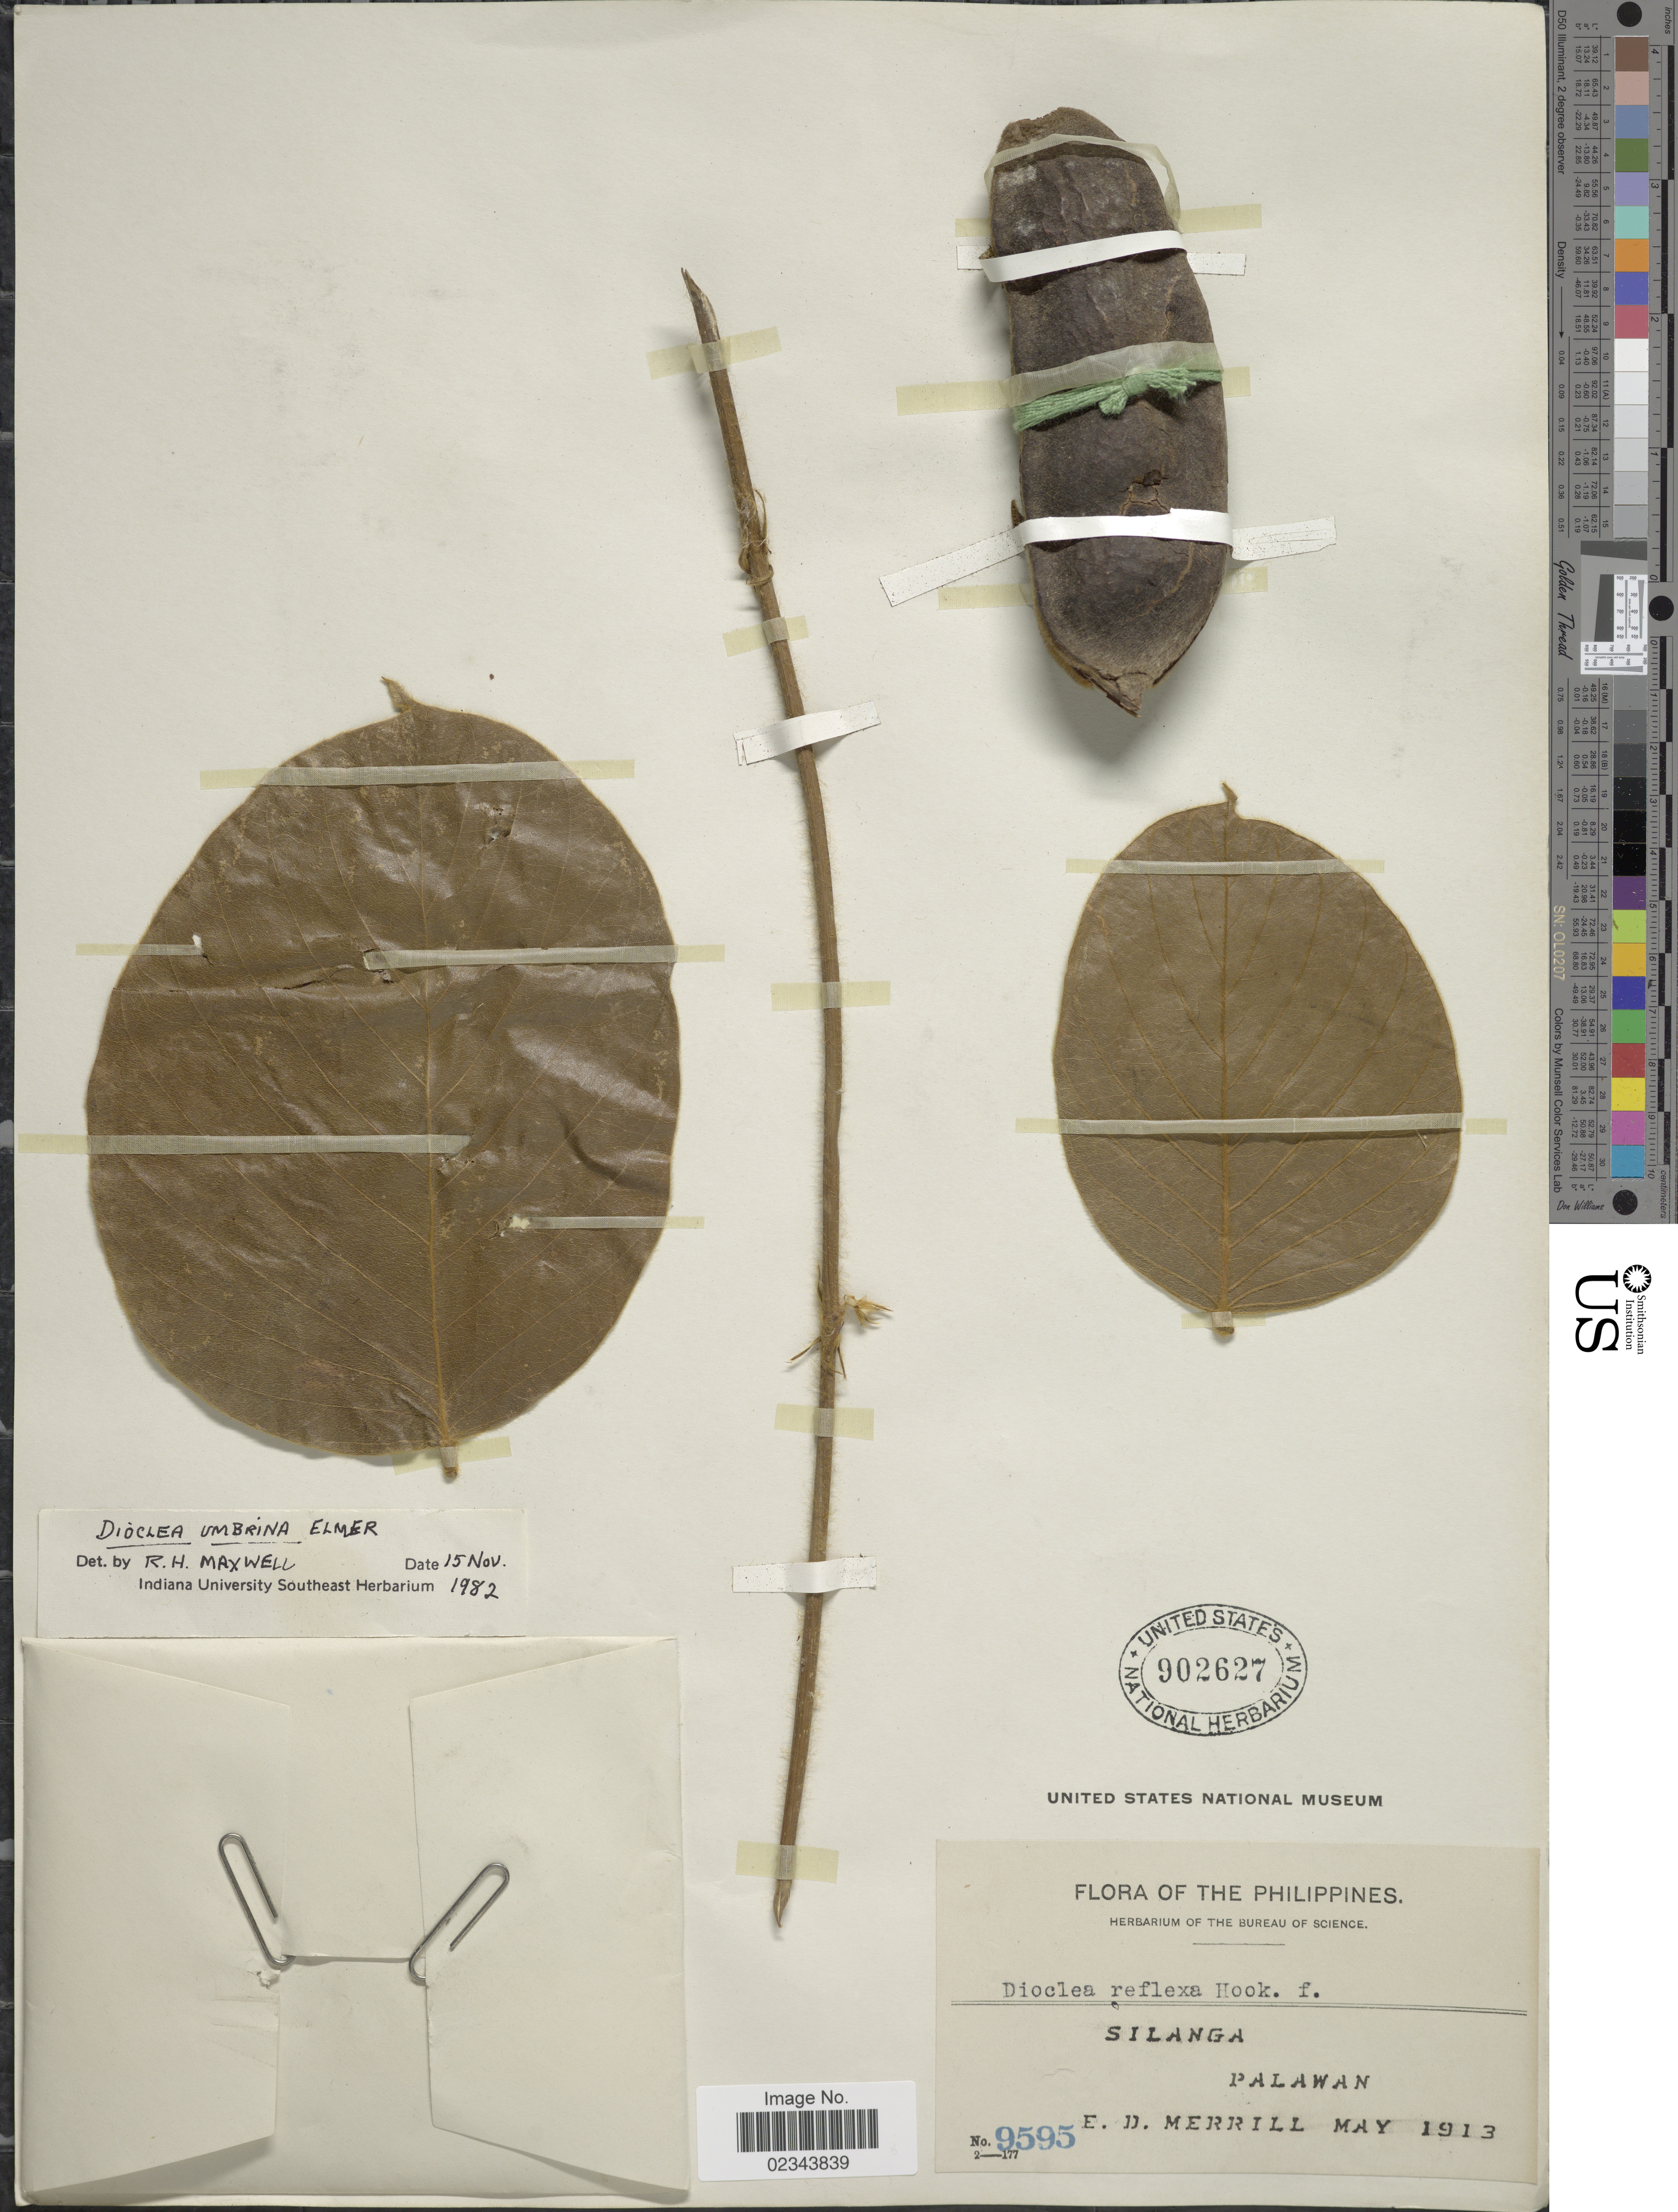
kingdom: Plantae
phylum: Tracheophyta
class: Magnoliopsida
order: Fabales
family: Fabaceae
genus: Macropsychanthus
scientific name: Macropsychanthus umbrinus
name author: (Elmer) L.P. Queiroz & Snak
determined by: Strong, Mark T., (BOT), Smithsonian Institution - National Museum of Natural History (UNITED STATES)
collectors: E. D. Merrill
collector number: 9595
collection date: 1913-05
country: Philippines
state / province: Mimaropa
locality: Silanga, Palawan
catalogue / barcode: US 902627